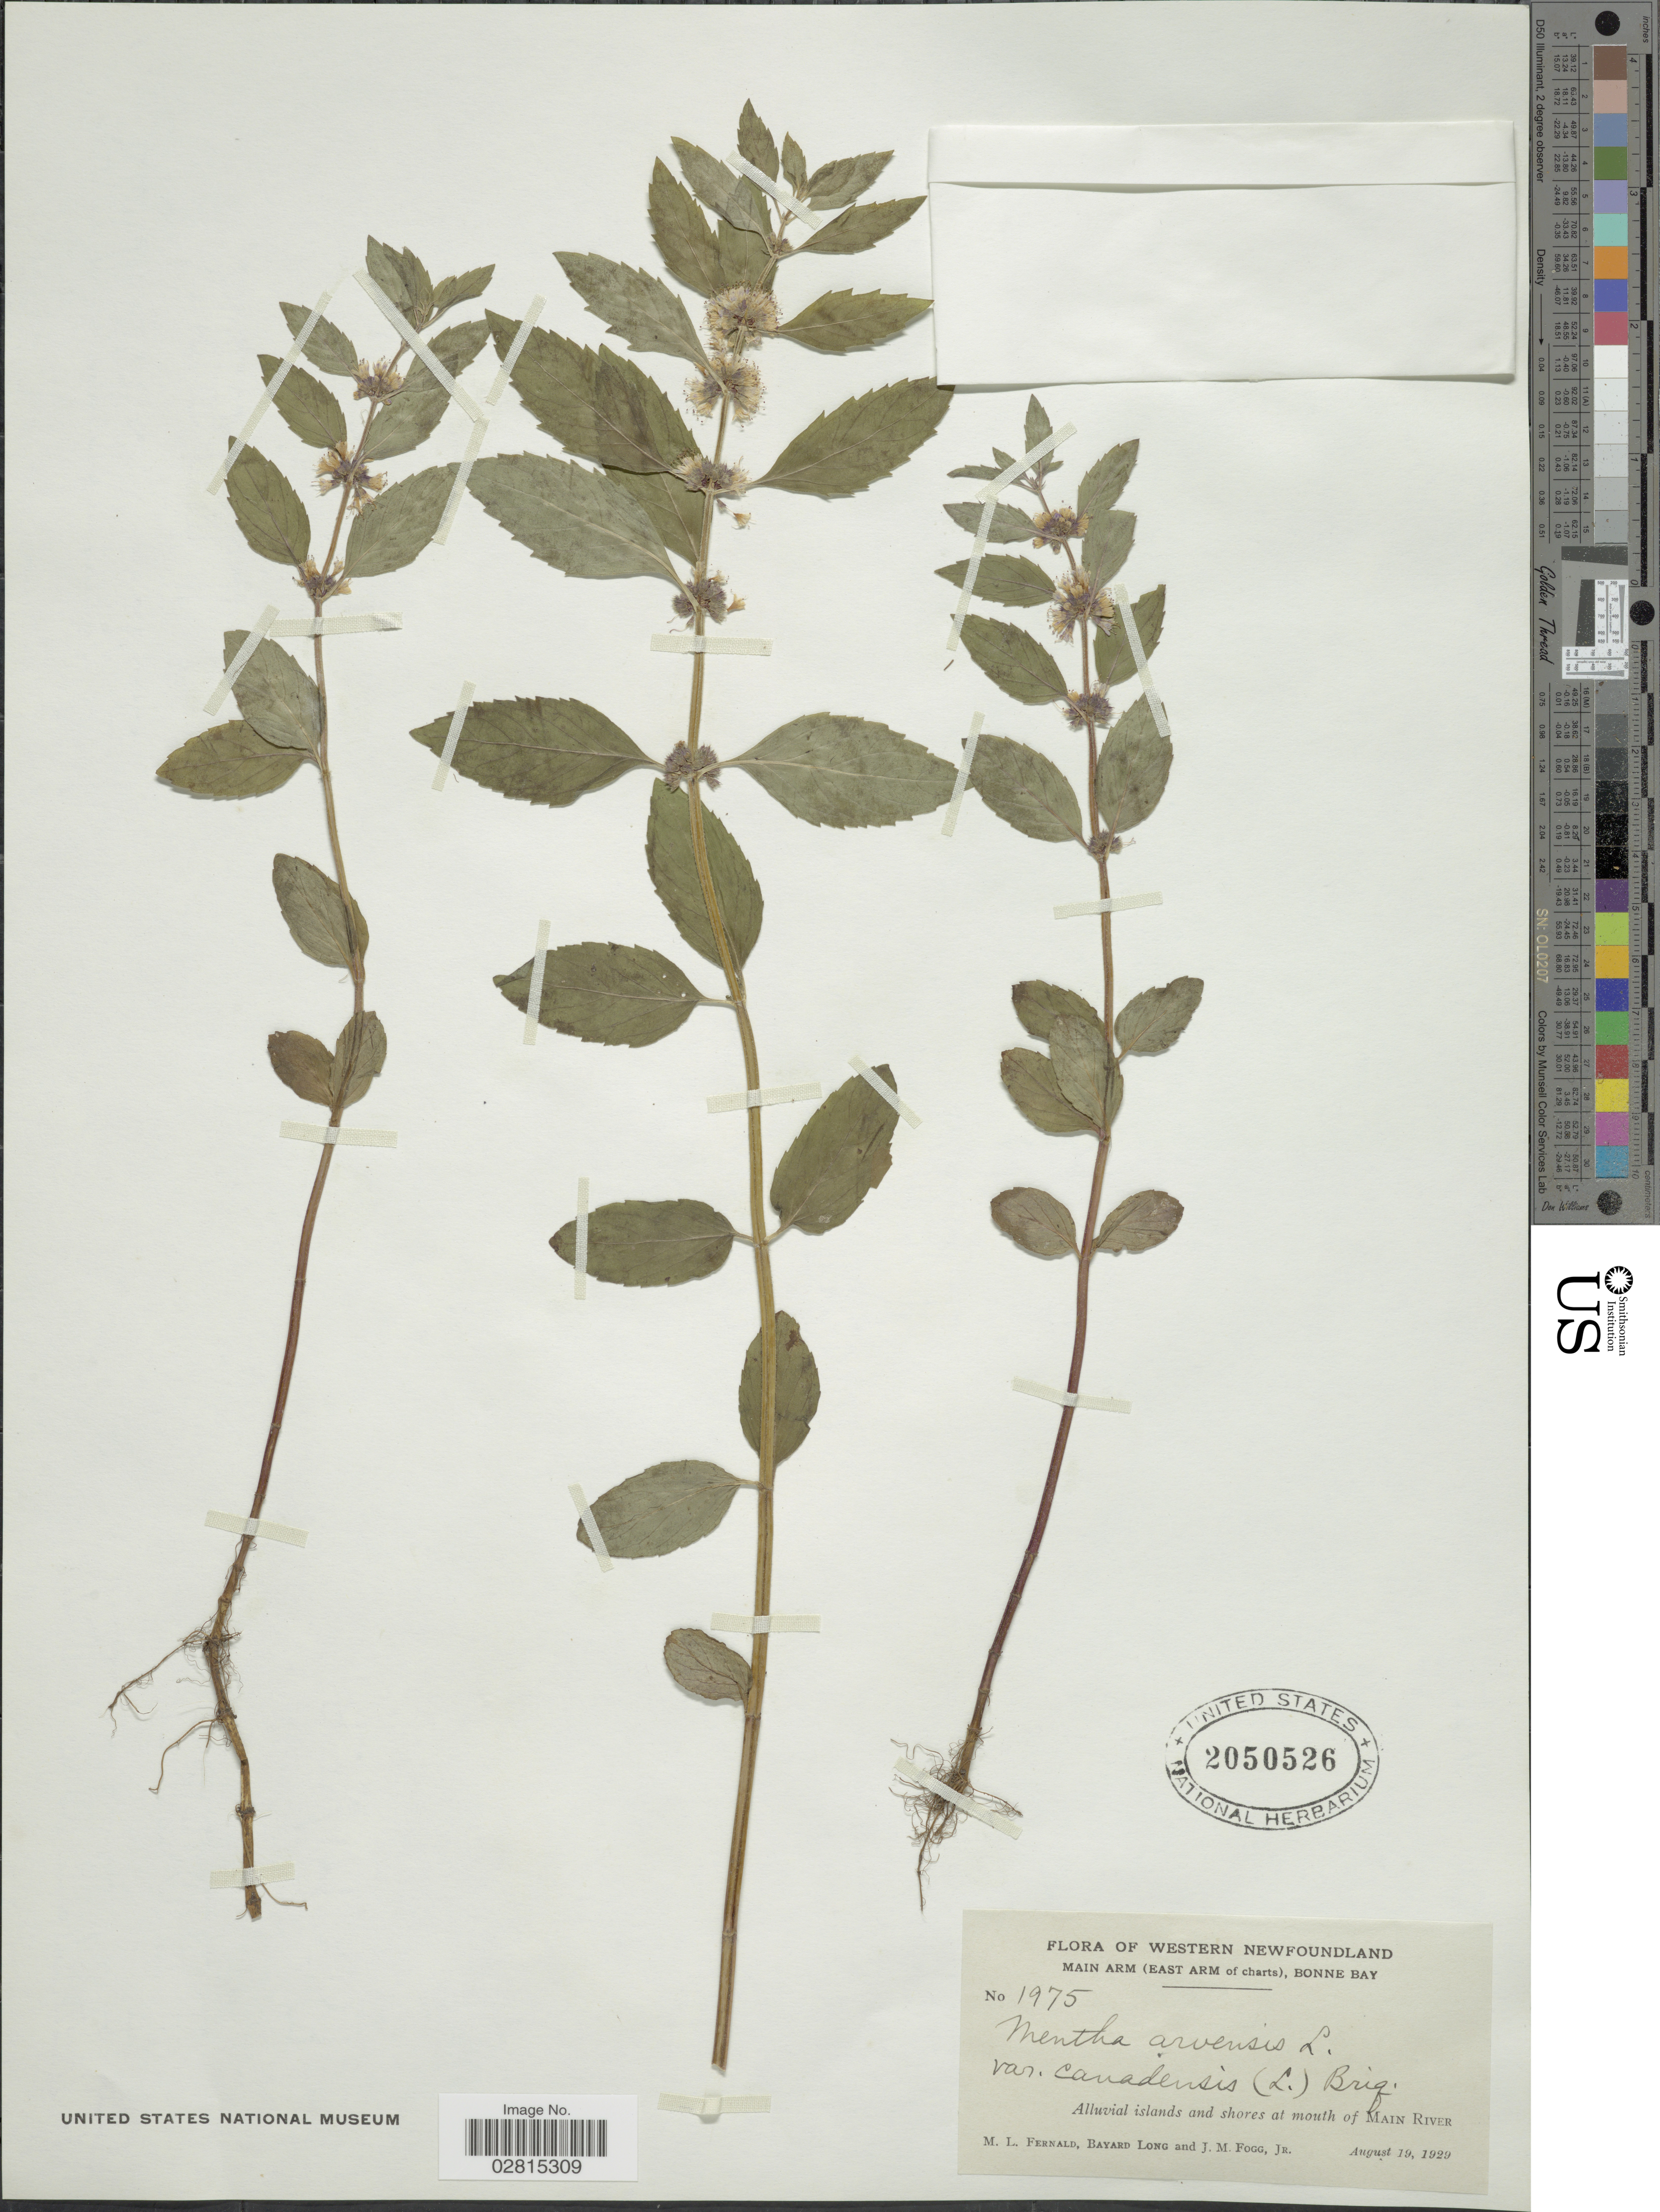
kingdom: Plantae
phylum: Tracheophyta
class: Magnoliopsida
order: Lamiales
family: Lamiaceae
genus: Mentha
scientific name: Mentha canadensis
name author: L.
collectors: M. L. Fernald, B. Long & J. Fogg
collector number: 1975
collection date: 1929-08-19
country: Canada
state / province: Newfoundland and Labrador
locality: Western Newfoundland. Main Arm (East Arm of charts), Bonne Bay. Alluvial islands and shores at mouth of Main River.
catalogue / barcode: US 2050526